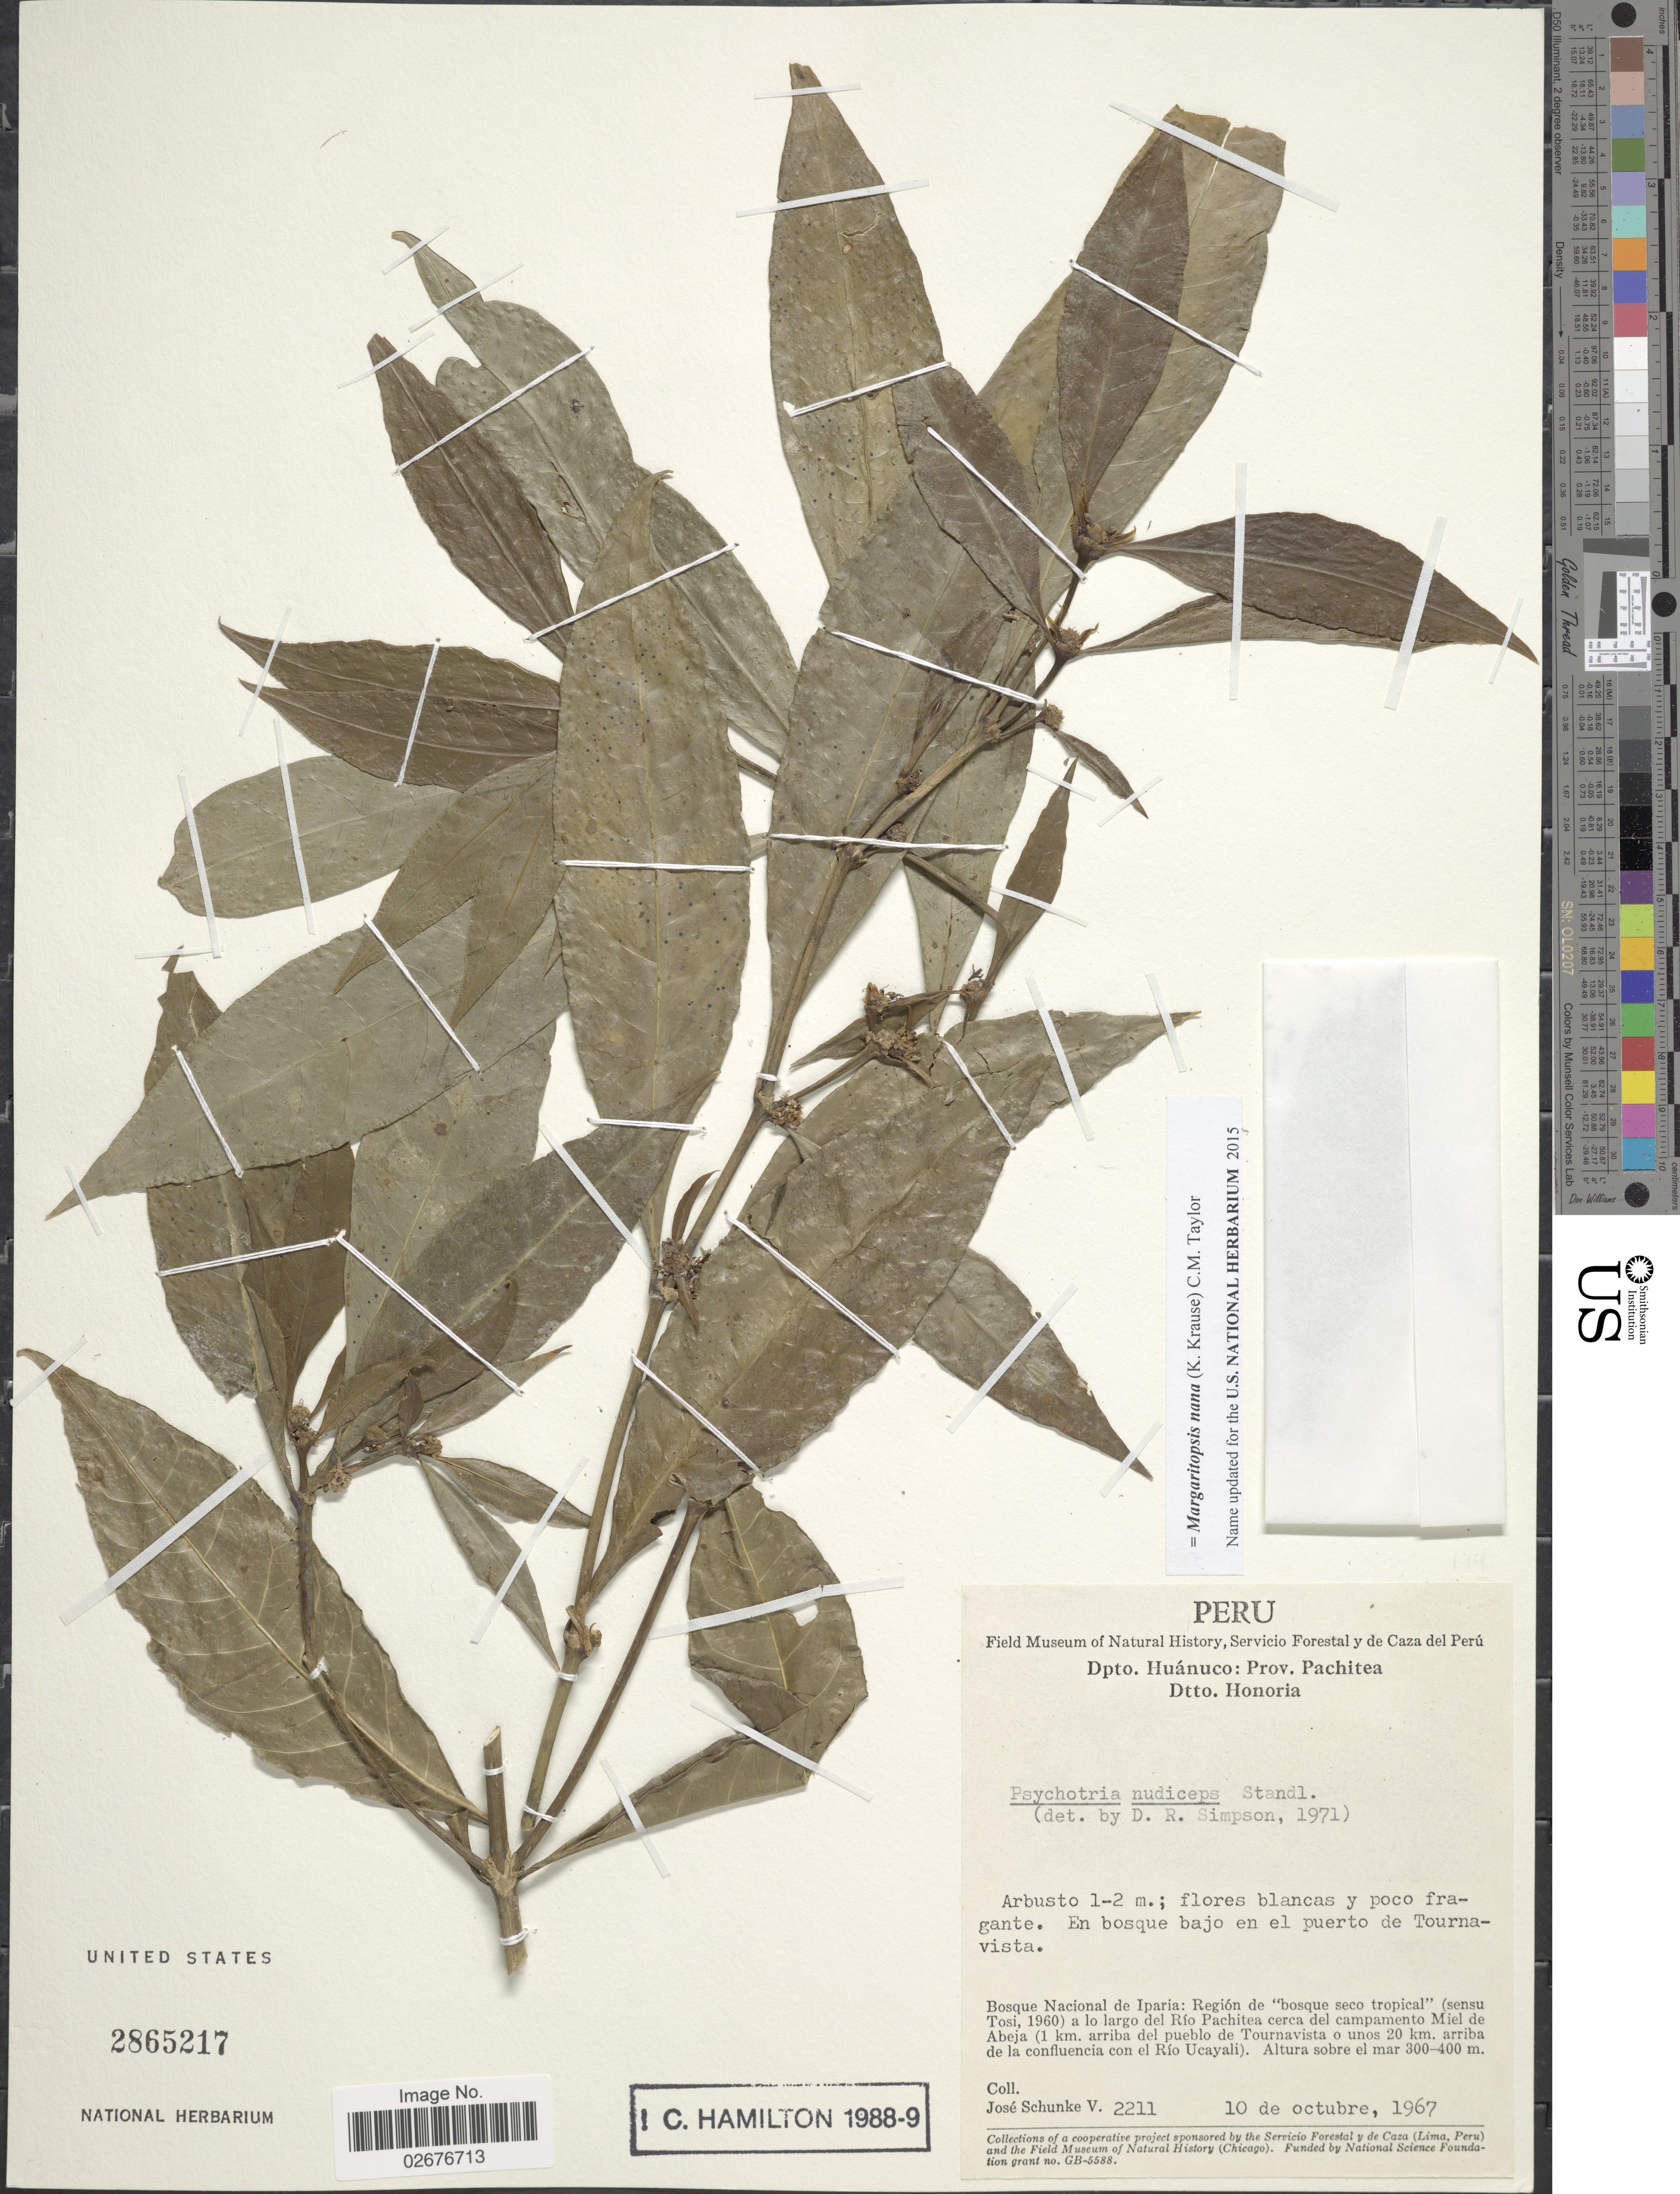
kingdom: Plantae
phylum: Tracheophyta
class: Magnoliopsida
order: Gentianales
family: Rubiaceae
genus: Margaritopsis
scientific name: Margaritopsis nana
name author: (K. Krause) C.M. Taylor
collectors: J. Schunke Vigo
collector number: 2211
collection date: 1967-10-10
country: Peru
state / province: Huánuco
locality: Prov. Pachitea, Dtto. Honoria, en bosque bajo en el puerto de Tournavista, Bosque Nacional de Iparia: Region de "bosque seco tropical" a lo largo del Rio Pachitea cerca del campamento Miel de Abeja (1 km. arriba del pueblo de Tournavista o unos 20 km. arriba de la confluencia con el Rio Ucayali)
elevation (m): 300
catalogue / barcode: US 2865217